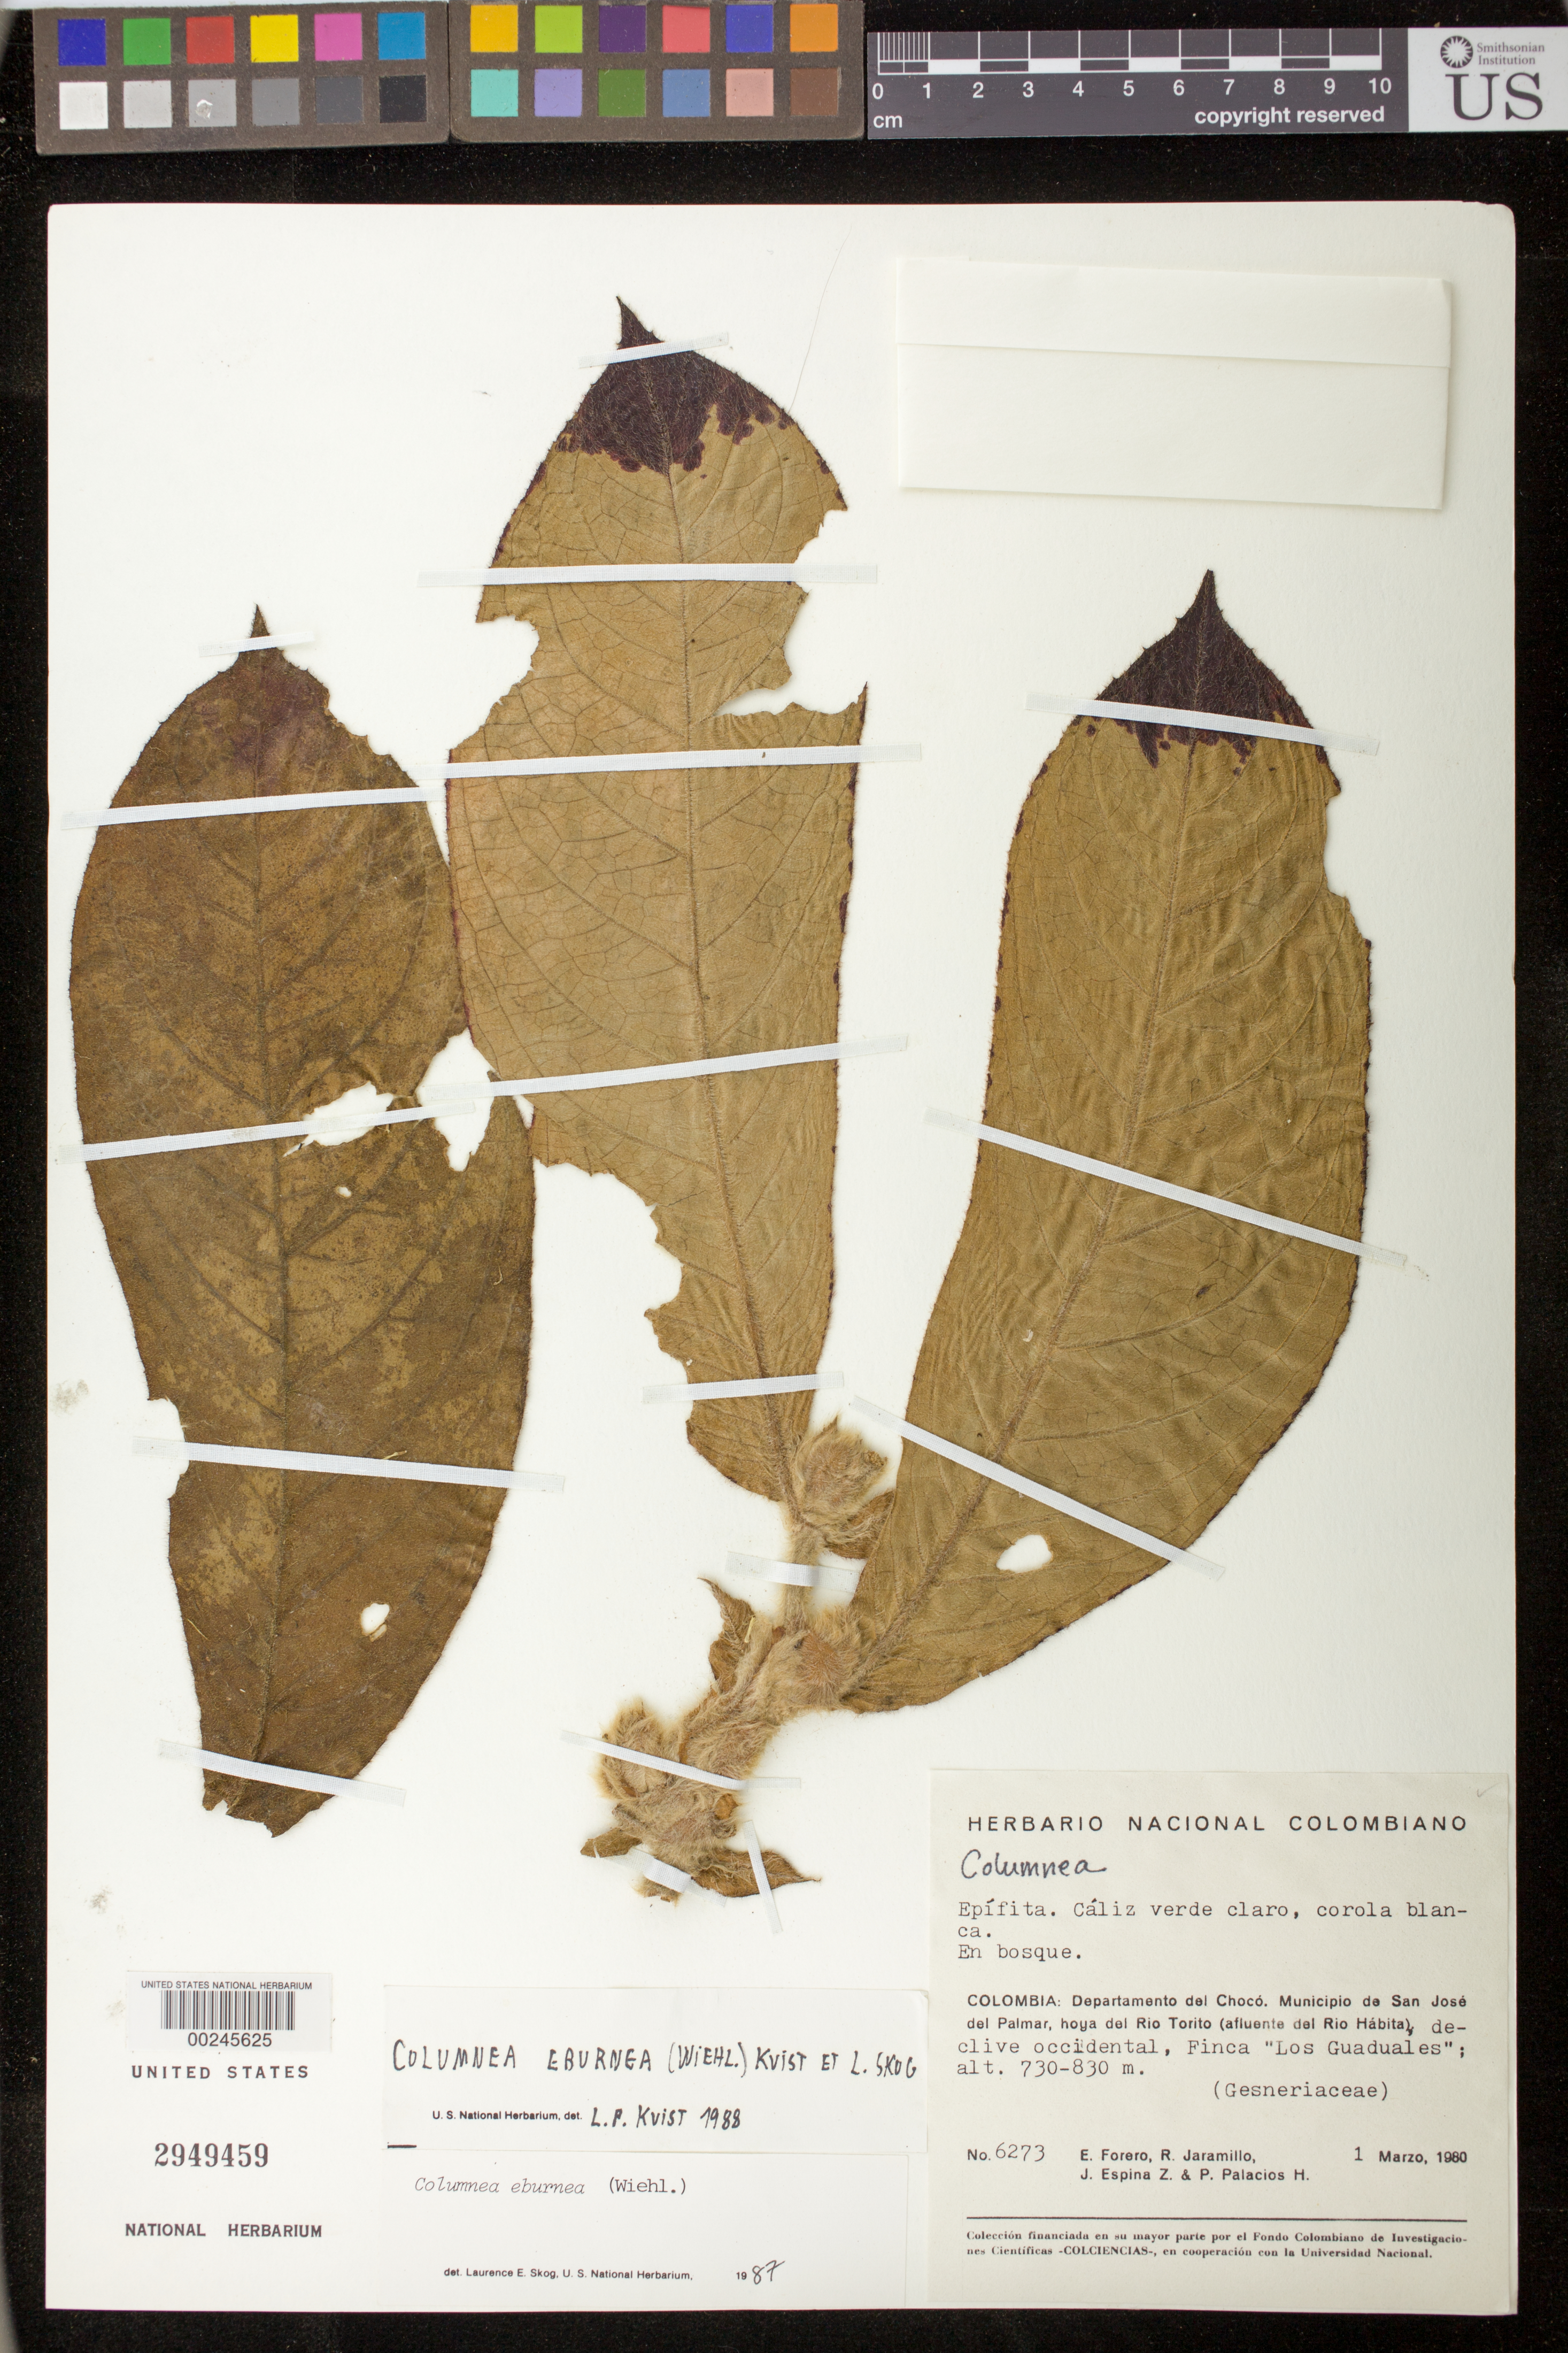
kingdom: Plantae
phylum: Tracheophyta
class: Magnoliopsida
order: Lamiales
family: Gesneriaceae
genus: Columnea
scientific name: Columnea eburnea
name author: (Wiehler) L.P. Kvist & L.E. Skog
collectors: E. Forero, R. Jaramillo M., J. Espina Z. & P. Palacios H.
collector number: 6273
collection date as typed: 01 Mar 1980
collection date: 1980-03-01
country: Colombia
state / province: Chocó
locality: Mun. of San Jose del Palmar, valley of Rio Torito (tributary of Rio Habita), western slope, Finca "Los Guaduales"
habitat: In forest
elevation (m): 730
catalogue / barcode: US 2949459